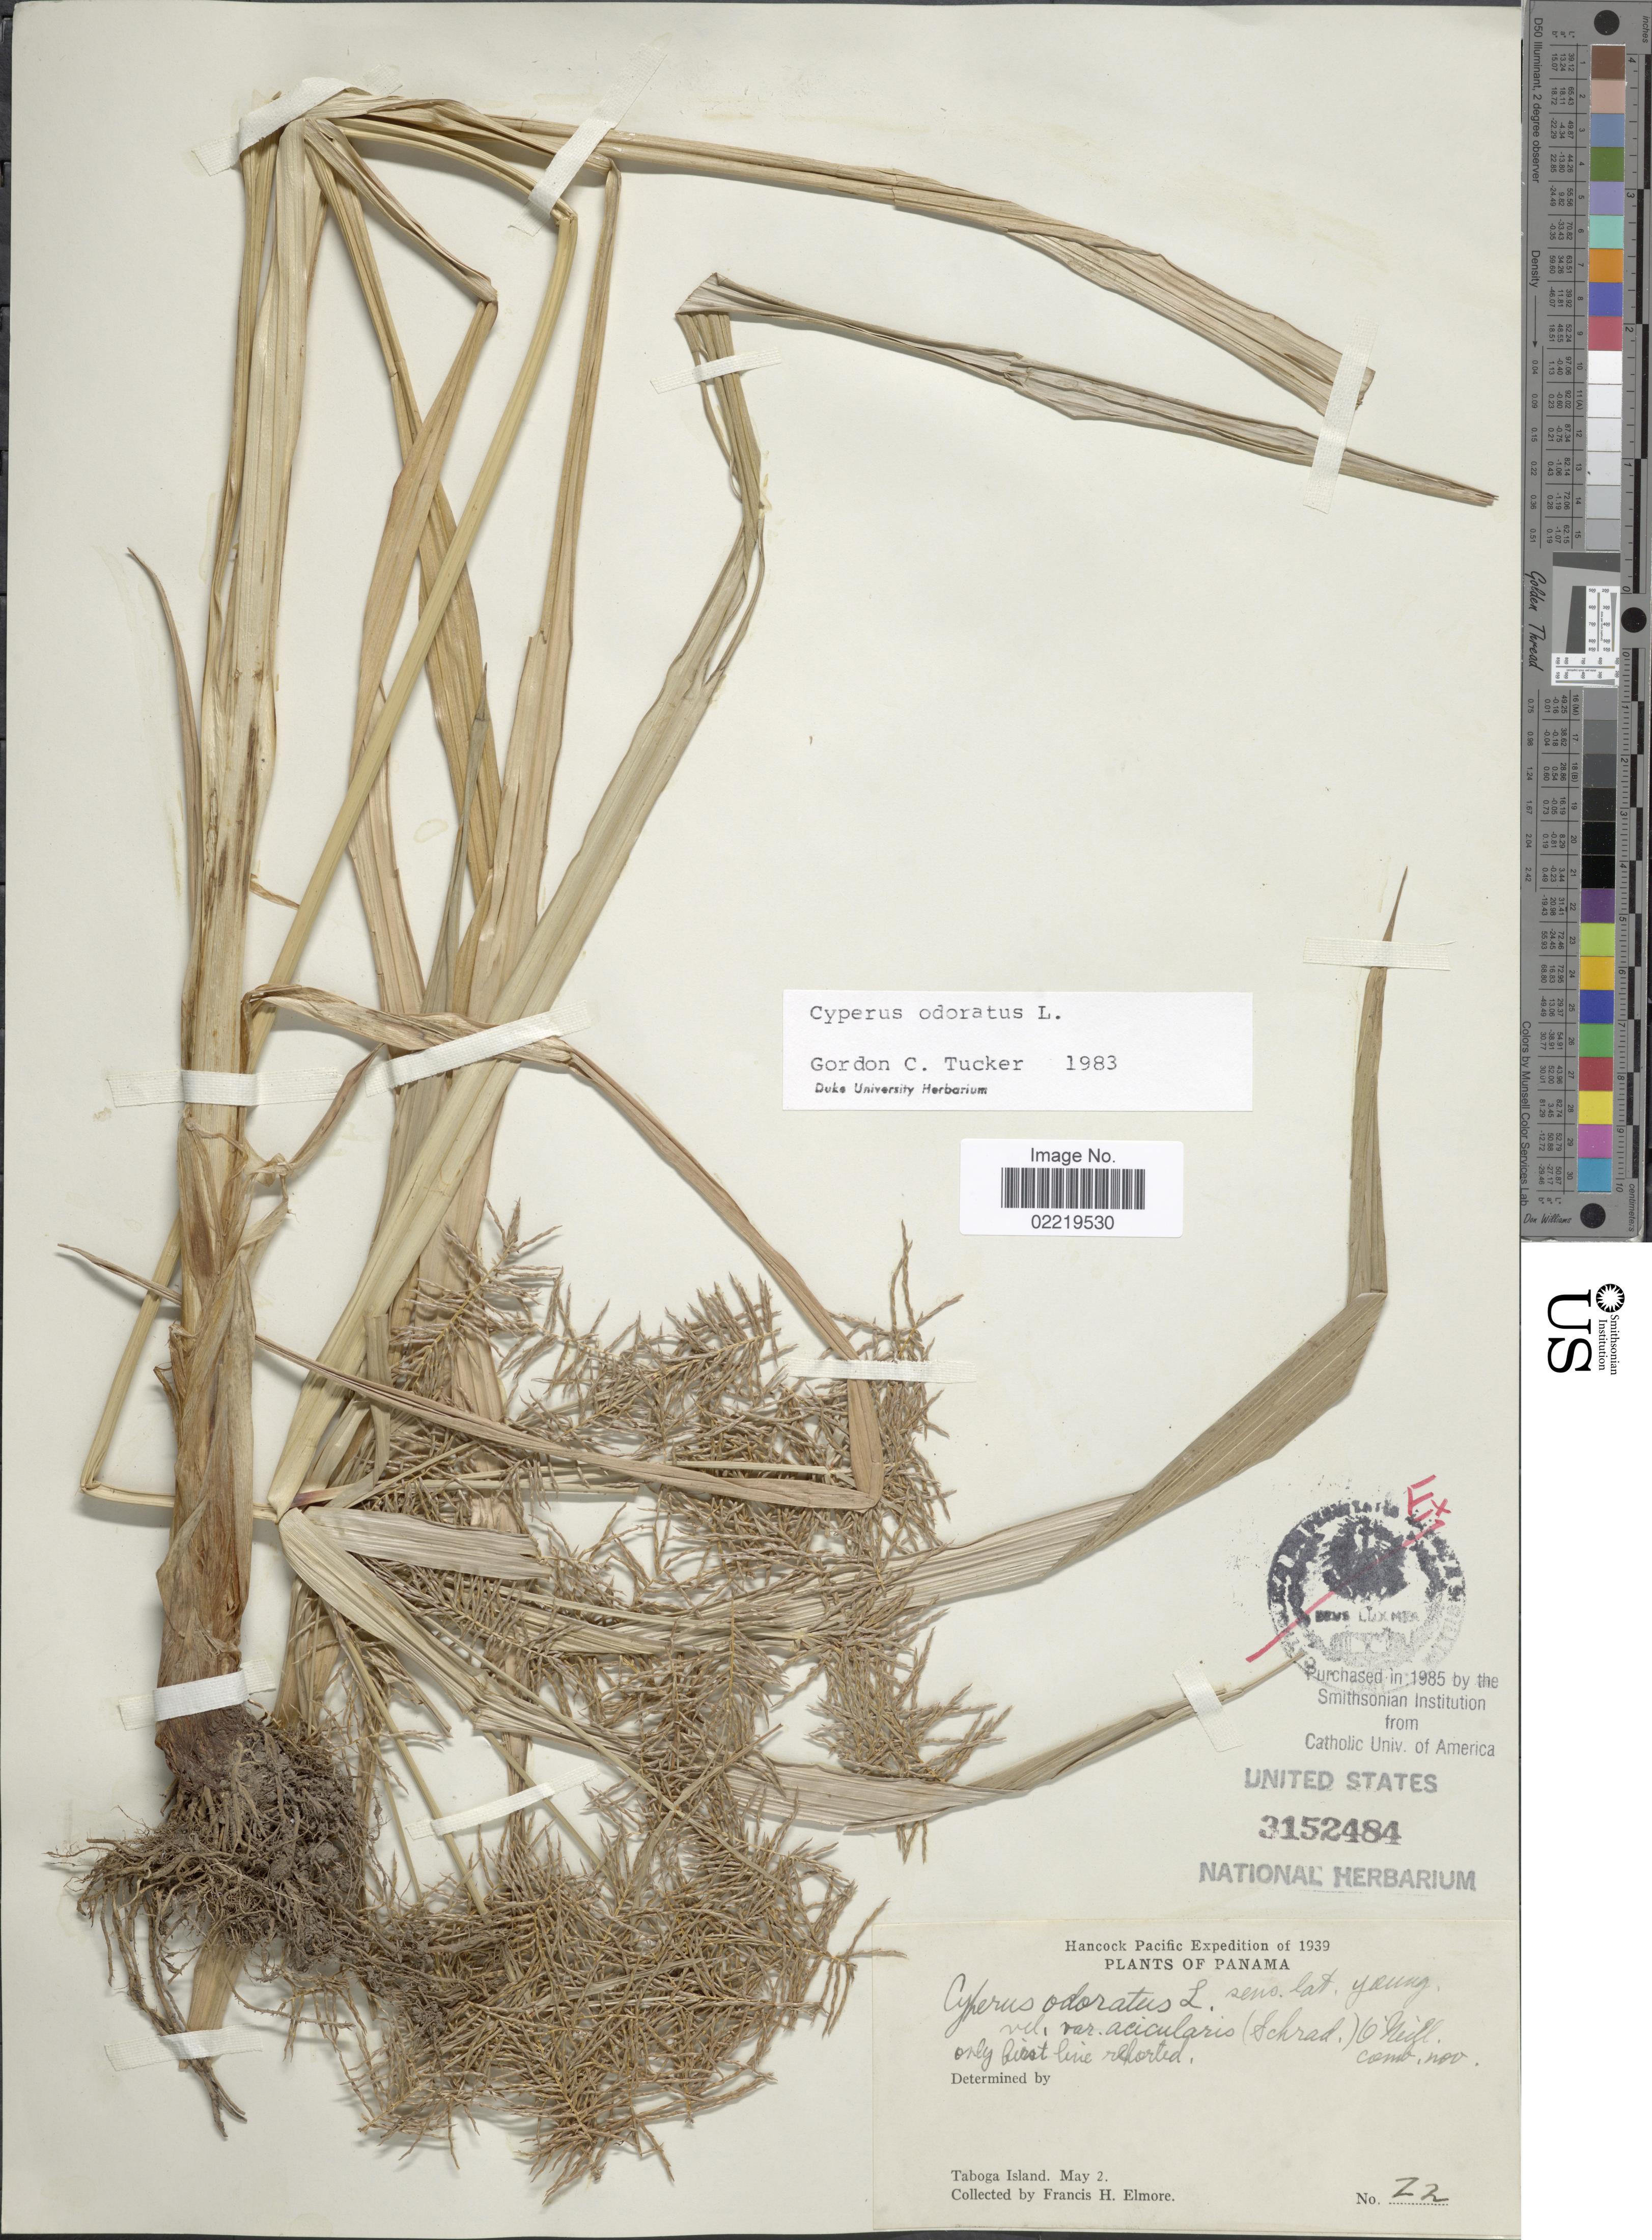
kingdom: Plantae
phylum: Tracheophyta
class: Liliopsida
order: Poales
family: Cyperaceae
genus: Cyperus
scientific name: Cyperus odoratus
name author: L.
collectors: F. H. Elmore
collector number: Z2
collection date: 1939-05-02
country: Panama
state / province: Panamá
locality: Taboga Island.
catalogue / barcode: US 3152484